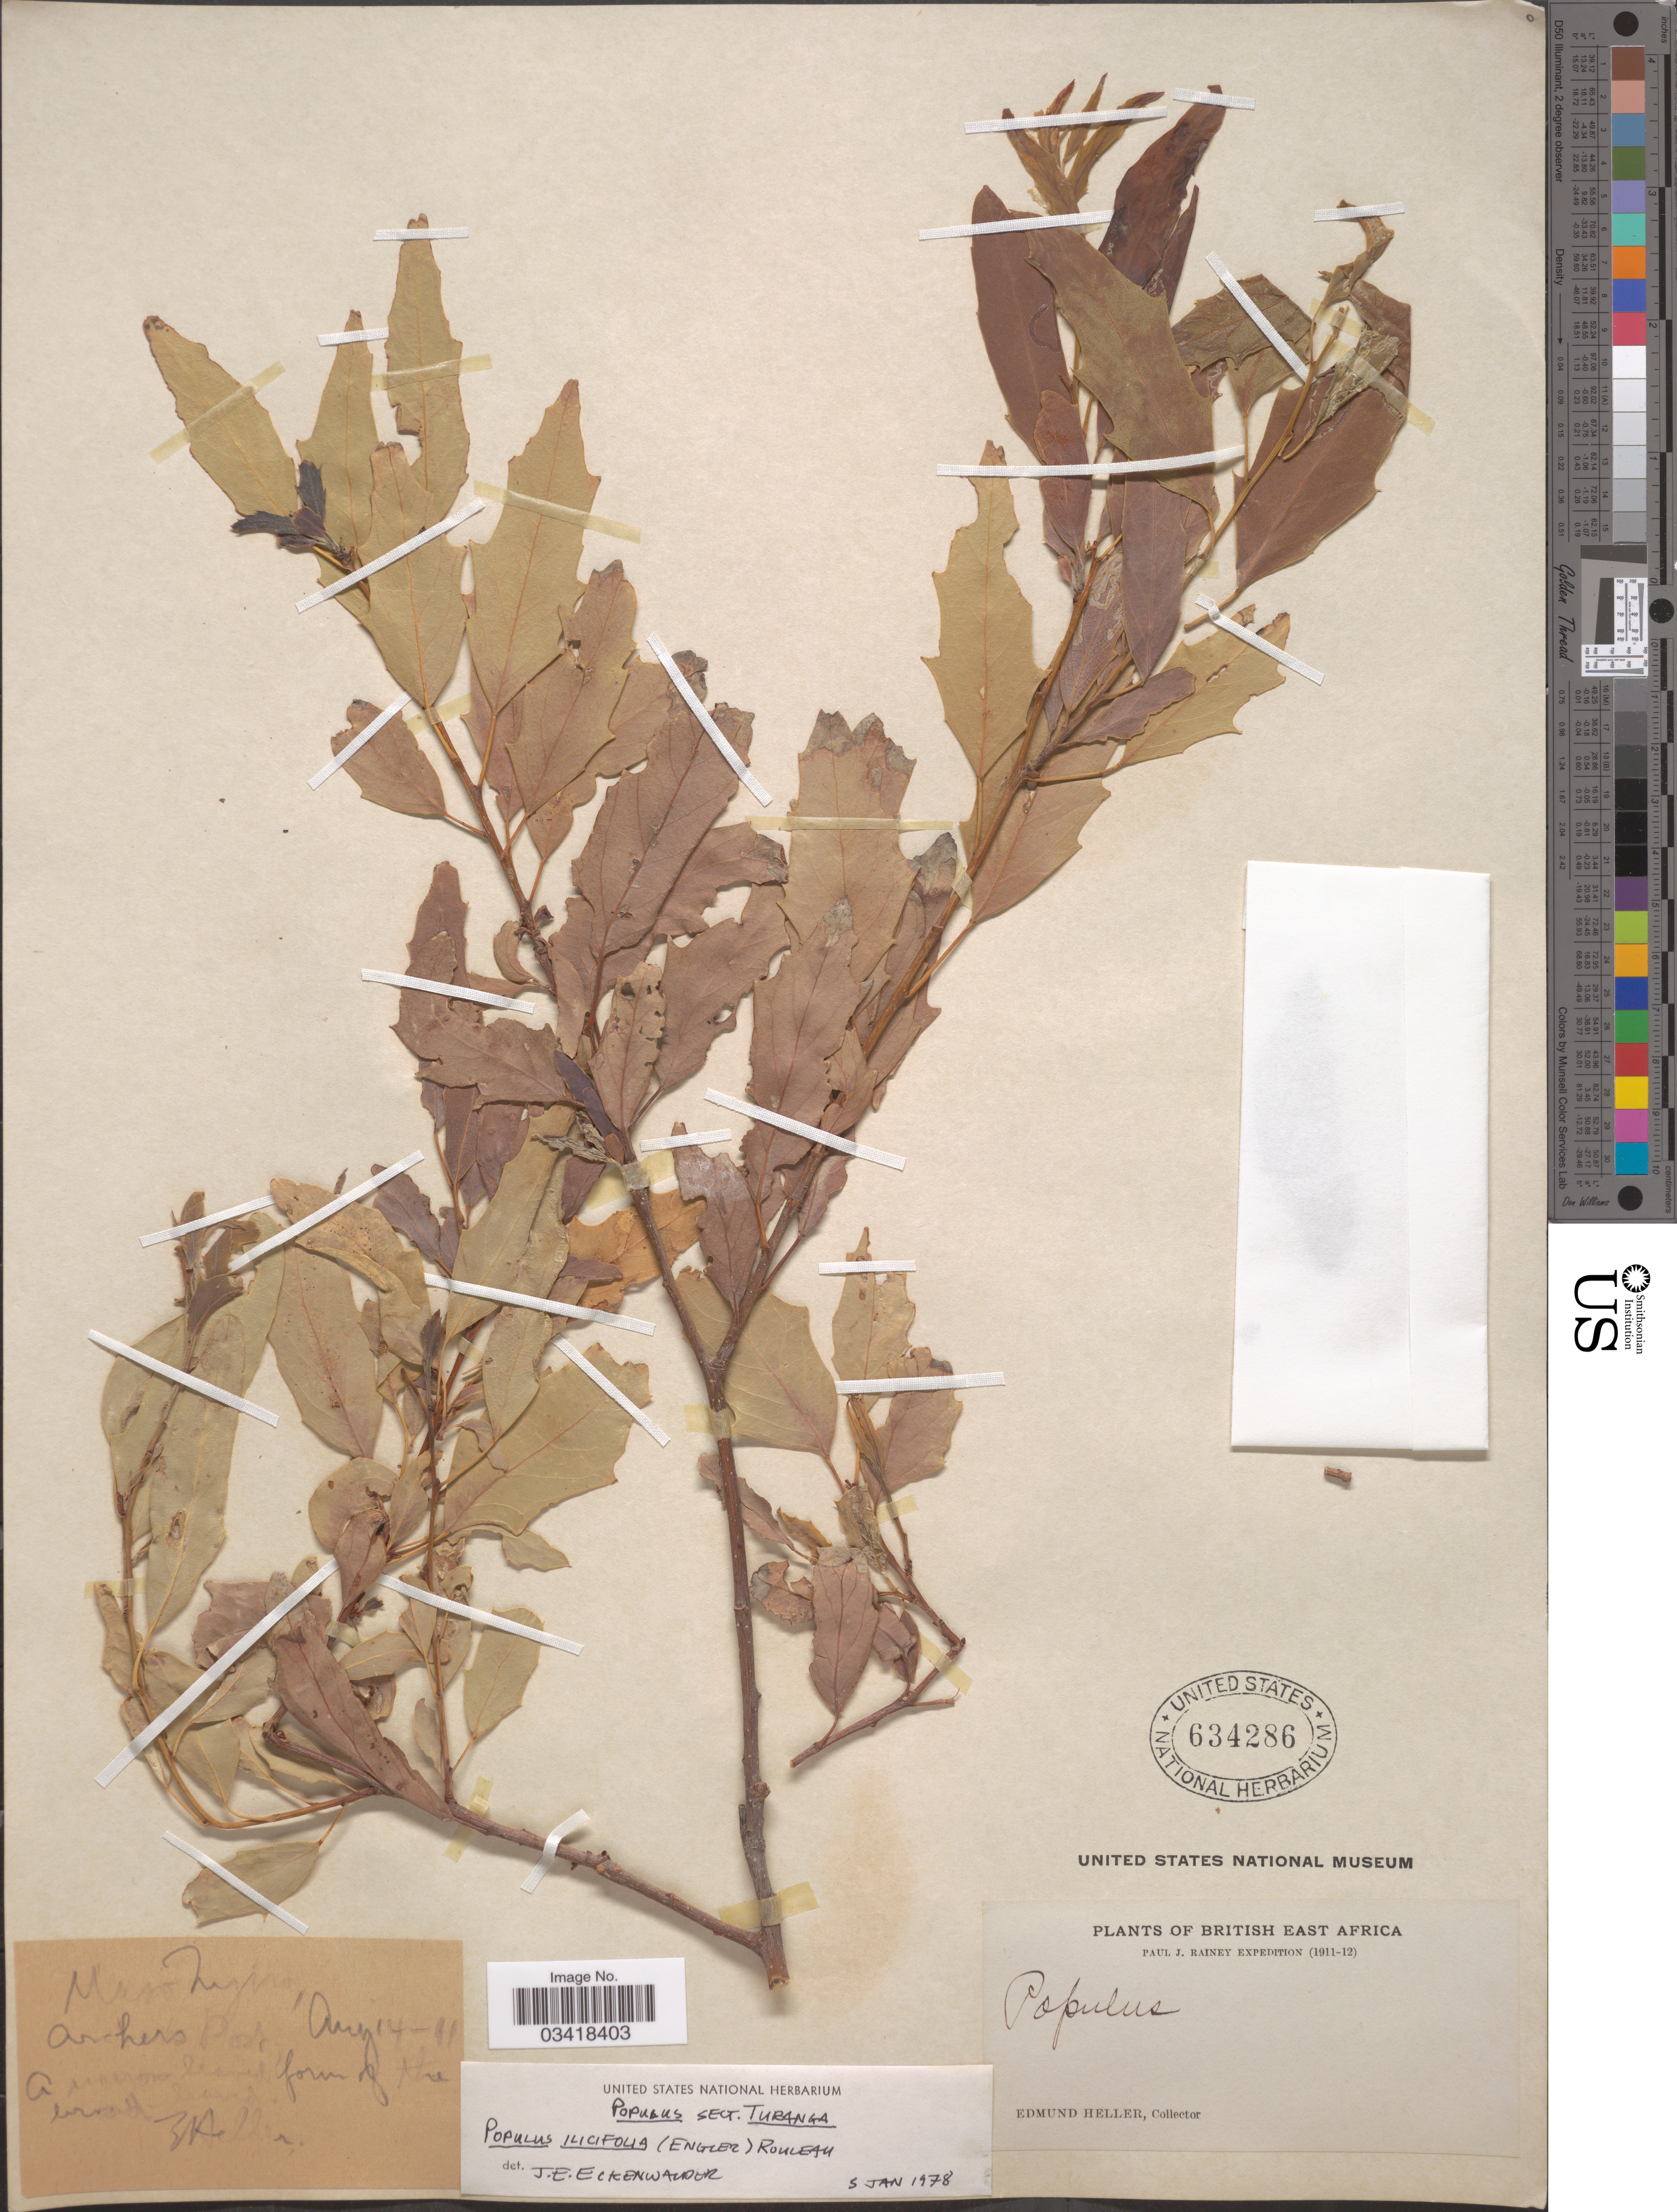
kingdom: Plantae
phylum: Tracheophyta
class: Magnoliopsida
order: Malpighiales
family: Salicaceae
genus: Populus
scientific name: Populus ilicifolia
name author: (Engl.) Rouleau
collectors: E. Heller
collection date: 1911/1912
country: Kenya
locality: British East Africa. Uaso Nyiro, Archers Post.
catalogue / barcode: US 634286